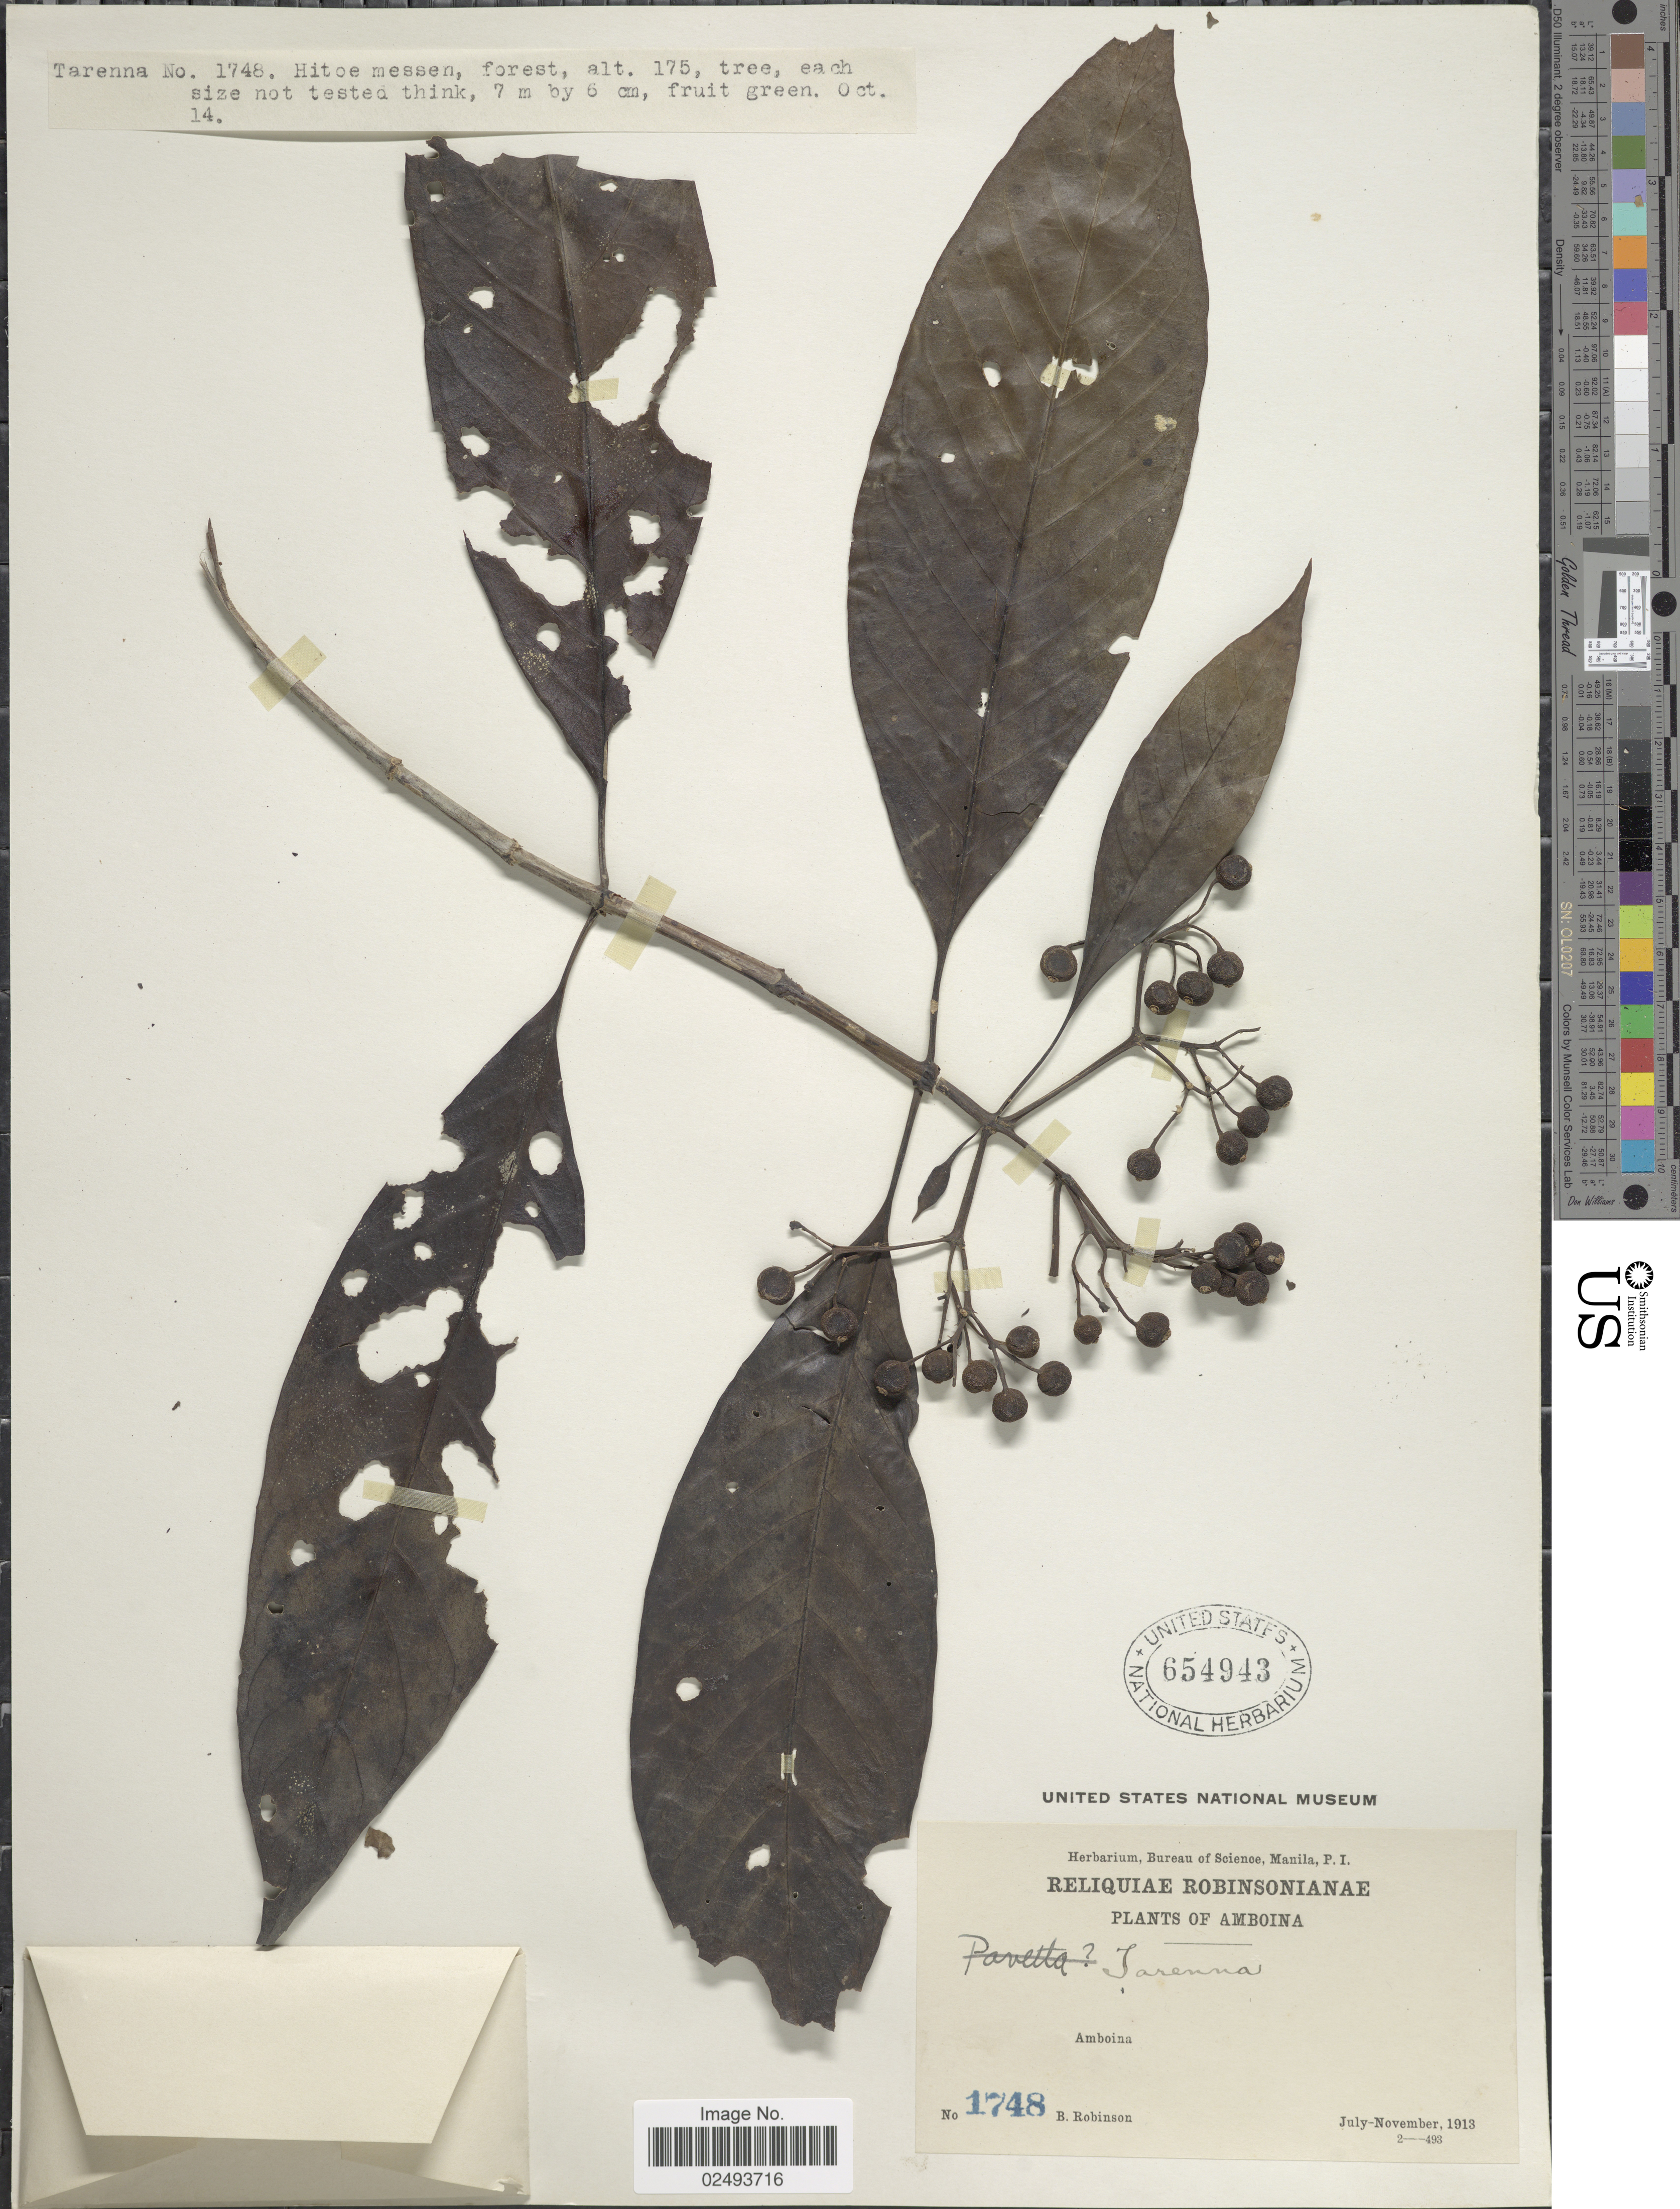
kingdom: Plantae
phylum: Tracheophyta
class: Magnoliopsida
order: Gentianales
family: Rubiaceae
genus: Tarenna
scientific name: Tarenna sambucina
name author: (G. Forst.) Drake ex Durand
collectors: B. Robinson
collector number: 1748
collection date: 1913-07/1913-11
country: Indonesia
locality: Amboina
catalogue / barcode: US 654943